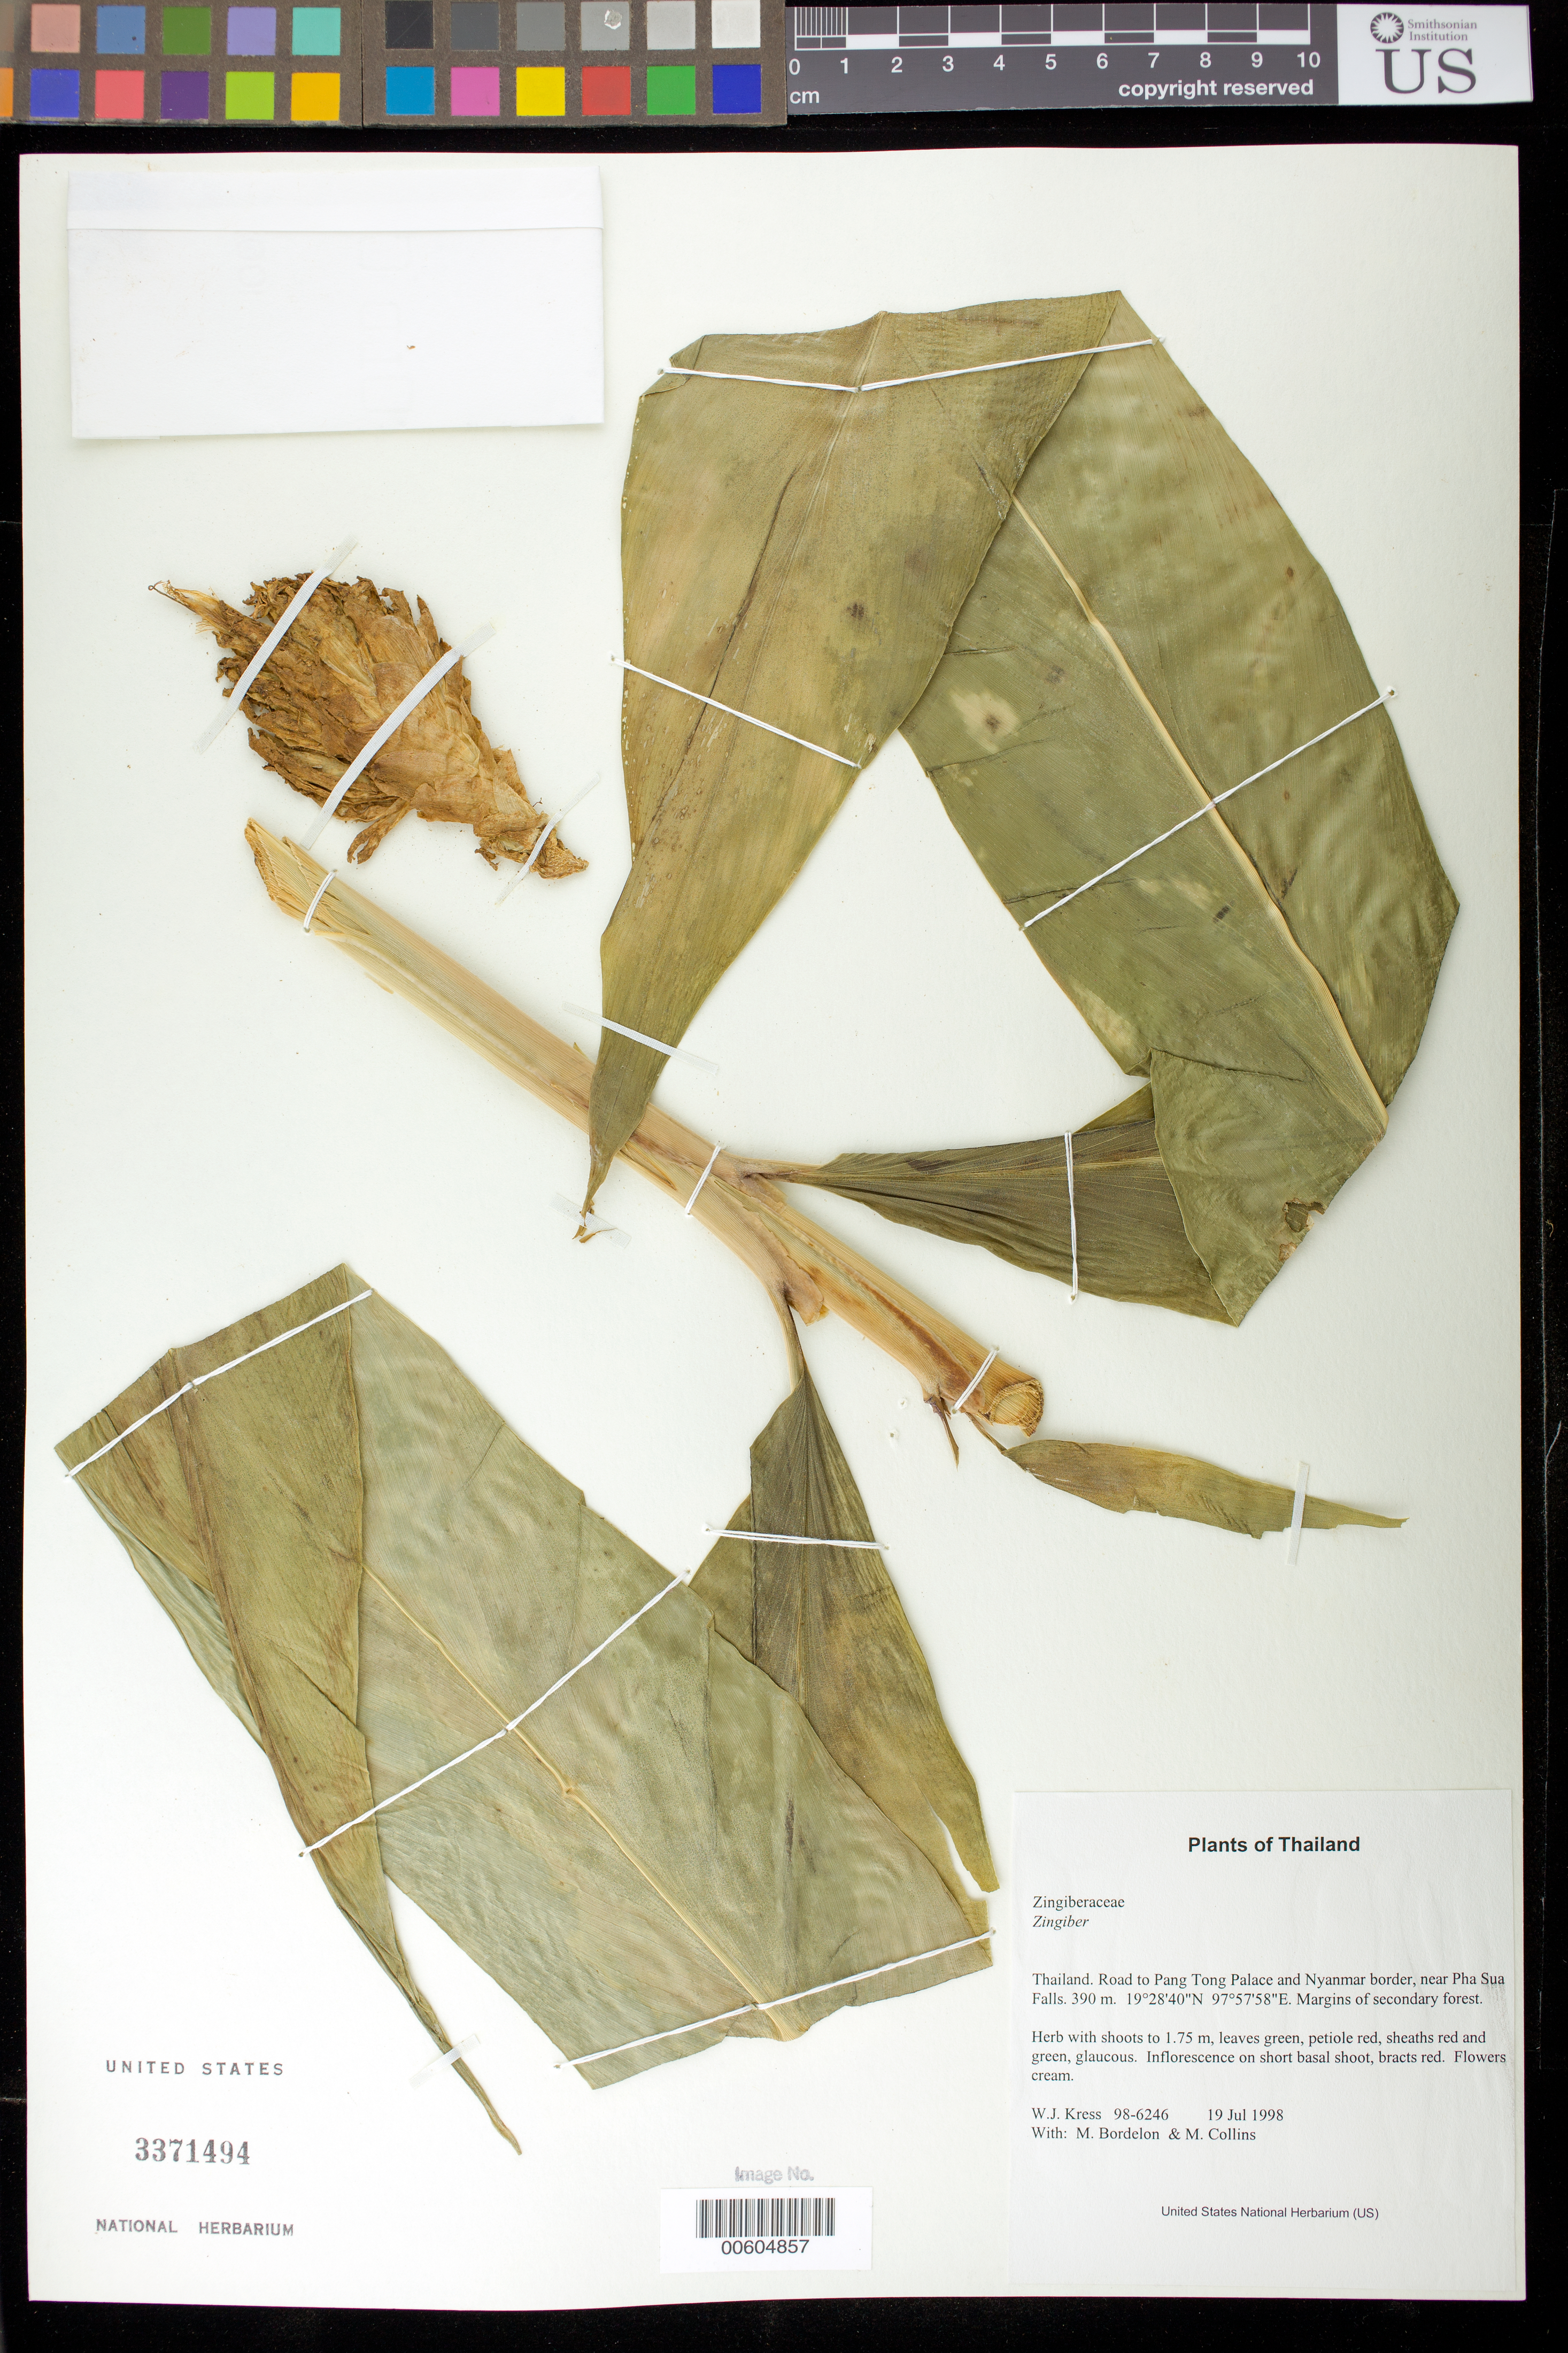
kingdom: Plantae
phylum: Tracheophyta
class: Liliopsida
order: Zingiberales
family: Zingiberaceae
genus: Zingiber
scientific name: Zingiber sp.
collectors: W. J. Kress, M. Bordelon & M. Collins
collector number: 98-6246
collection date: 1998-07-19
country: Thailand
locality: Road to Pang Tong Palace and Nyanmar border, near Pha Sua Falls.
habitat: Margins of secondary forest.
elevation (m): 390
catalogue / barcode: US 3371494